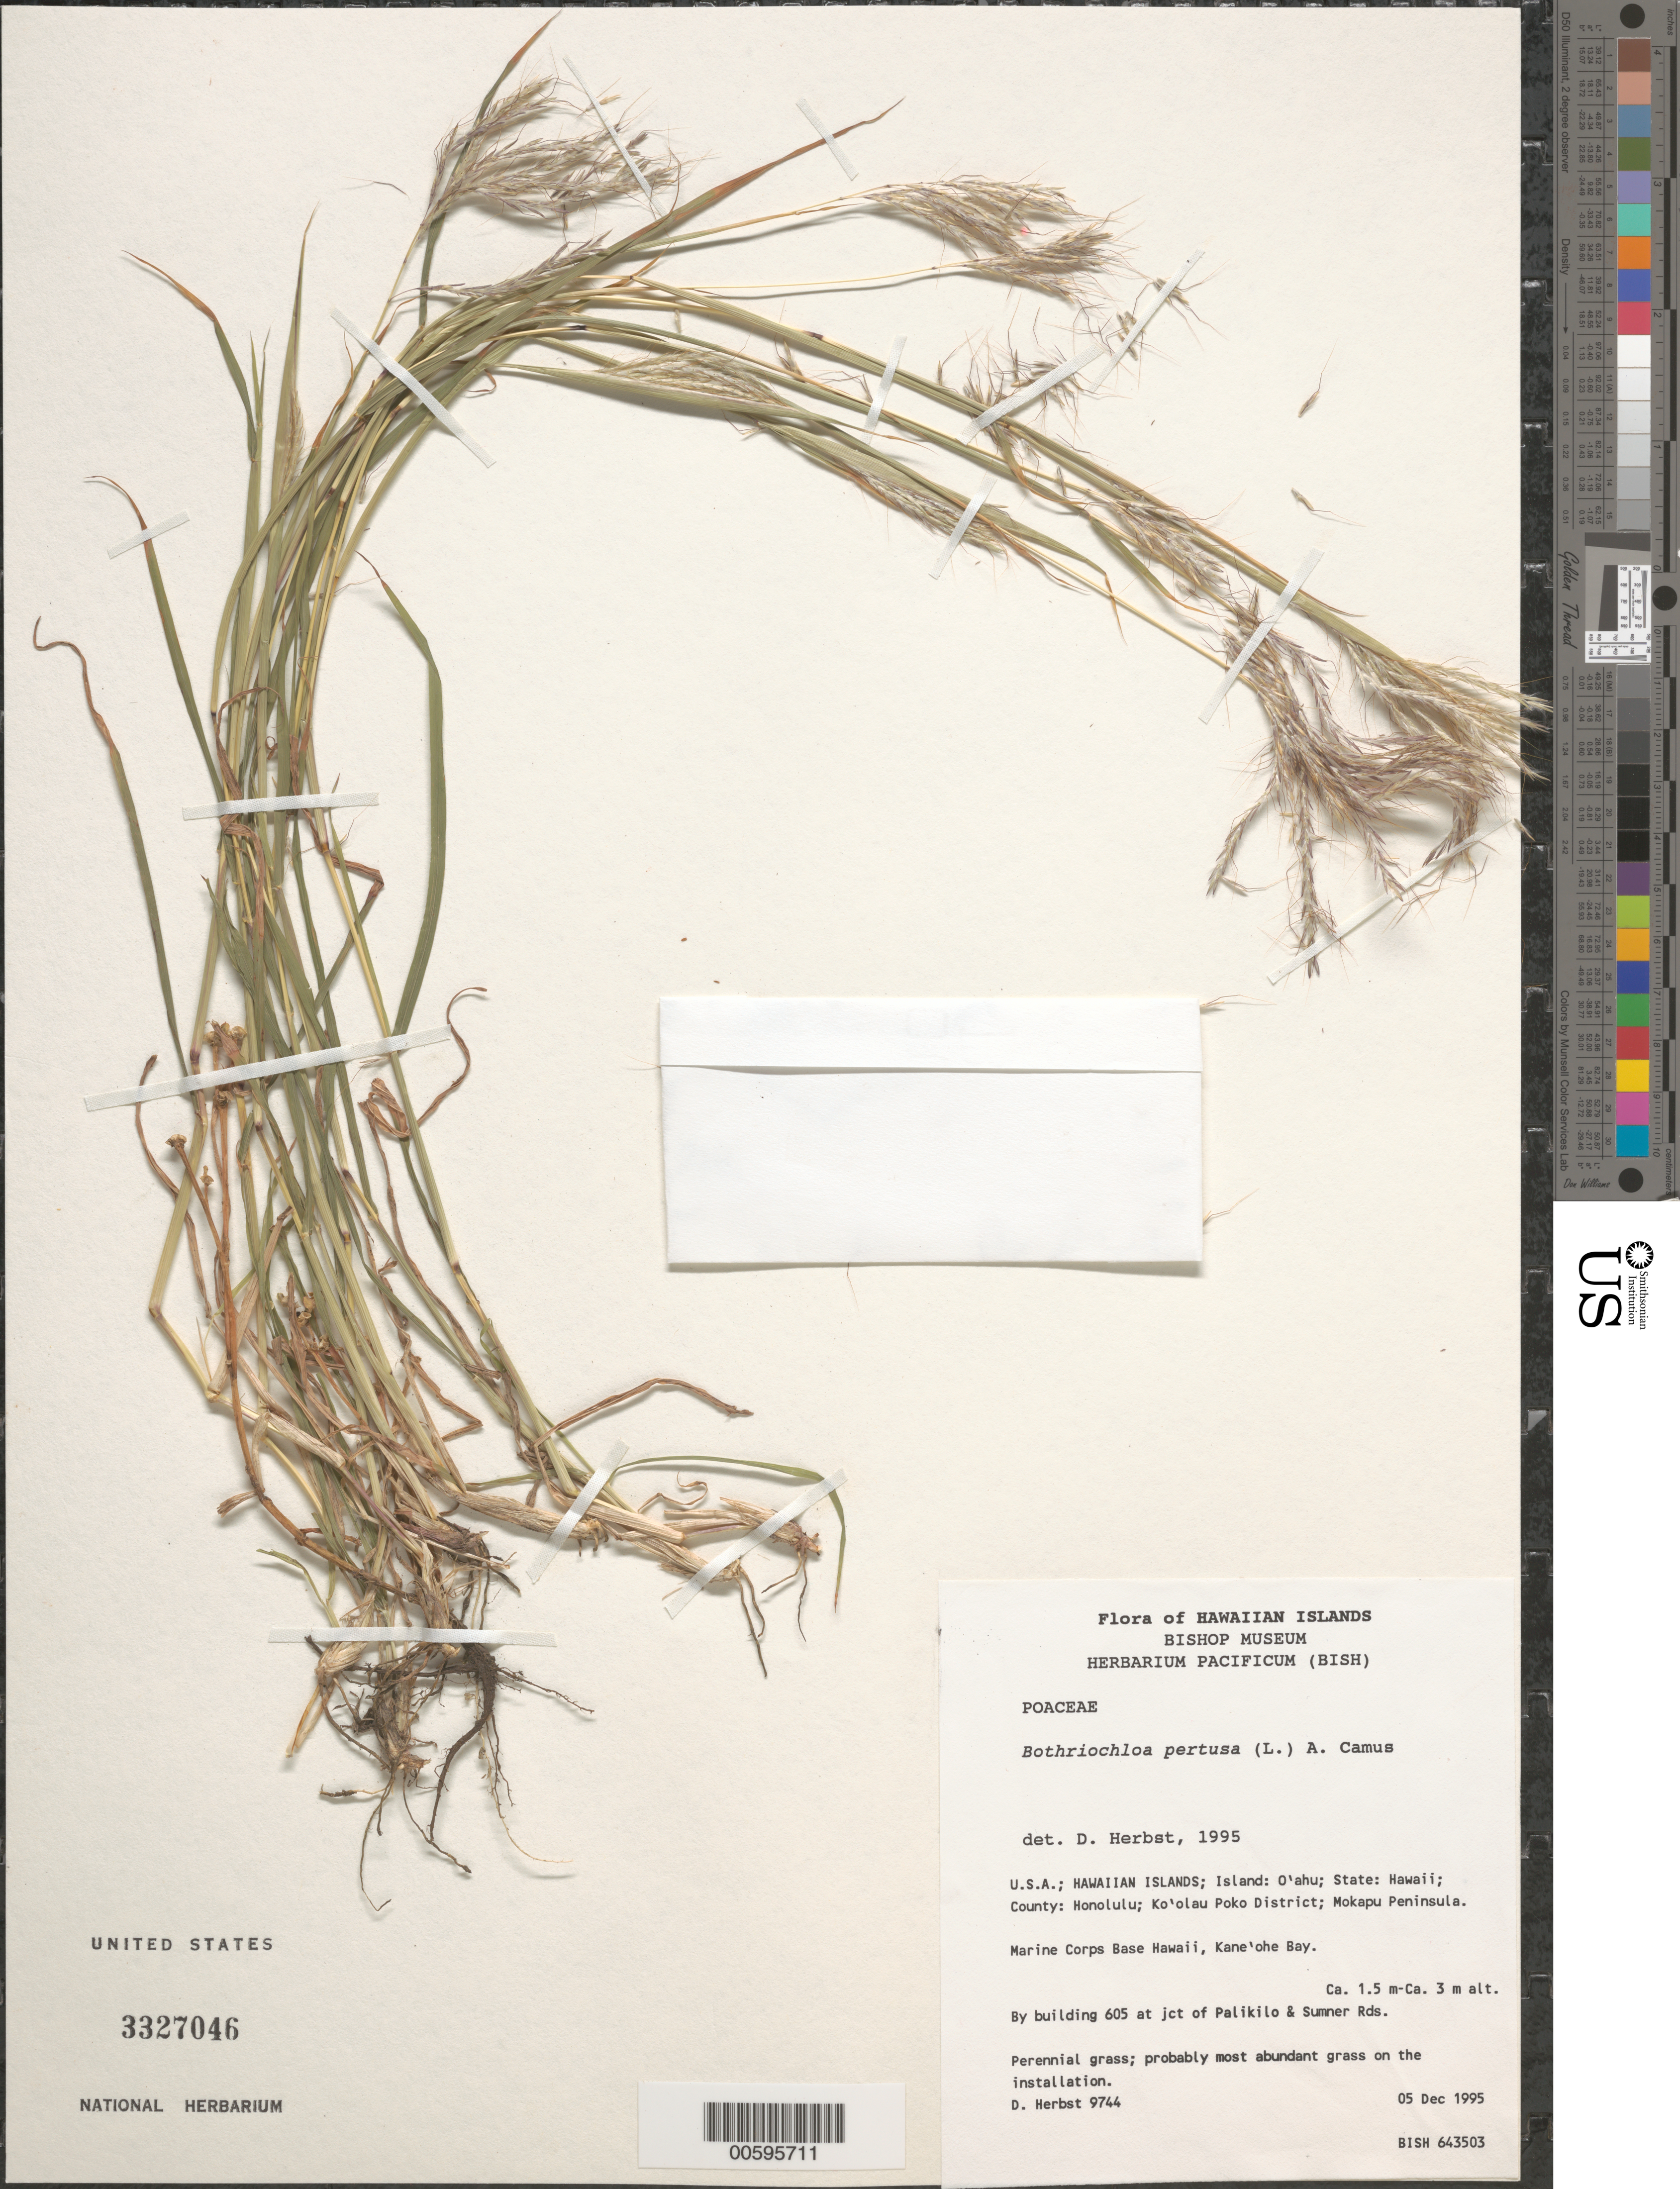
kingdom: Plantae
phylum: Tracheophyta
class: Liliopsida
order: Poales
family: Poaceae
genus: Bothriochloa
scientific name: Bothriochloa pertusa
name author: (L.) A. Camus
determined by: Herbst, D. R.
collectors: D. R. Herbst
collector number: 9744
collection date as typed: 5 Dec 1995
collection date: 1995-12-05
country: United States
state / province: Hawaii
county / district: Honolulu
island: Oahu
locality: Honolulu; Ko'olau Poko Dist; Mokapu Peninsula, Marine Corps Base, Kane'ohe Bay, By building 605 at jct of Palikilo & Sumner Rds.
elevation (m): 1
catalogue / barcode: US 3327046